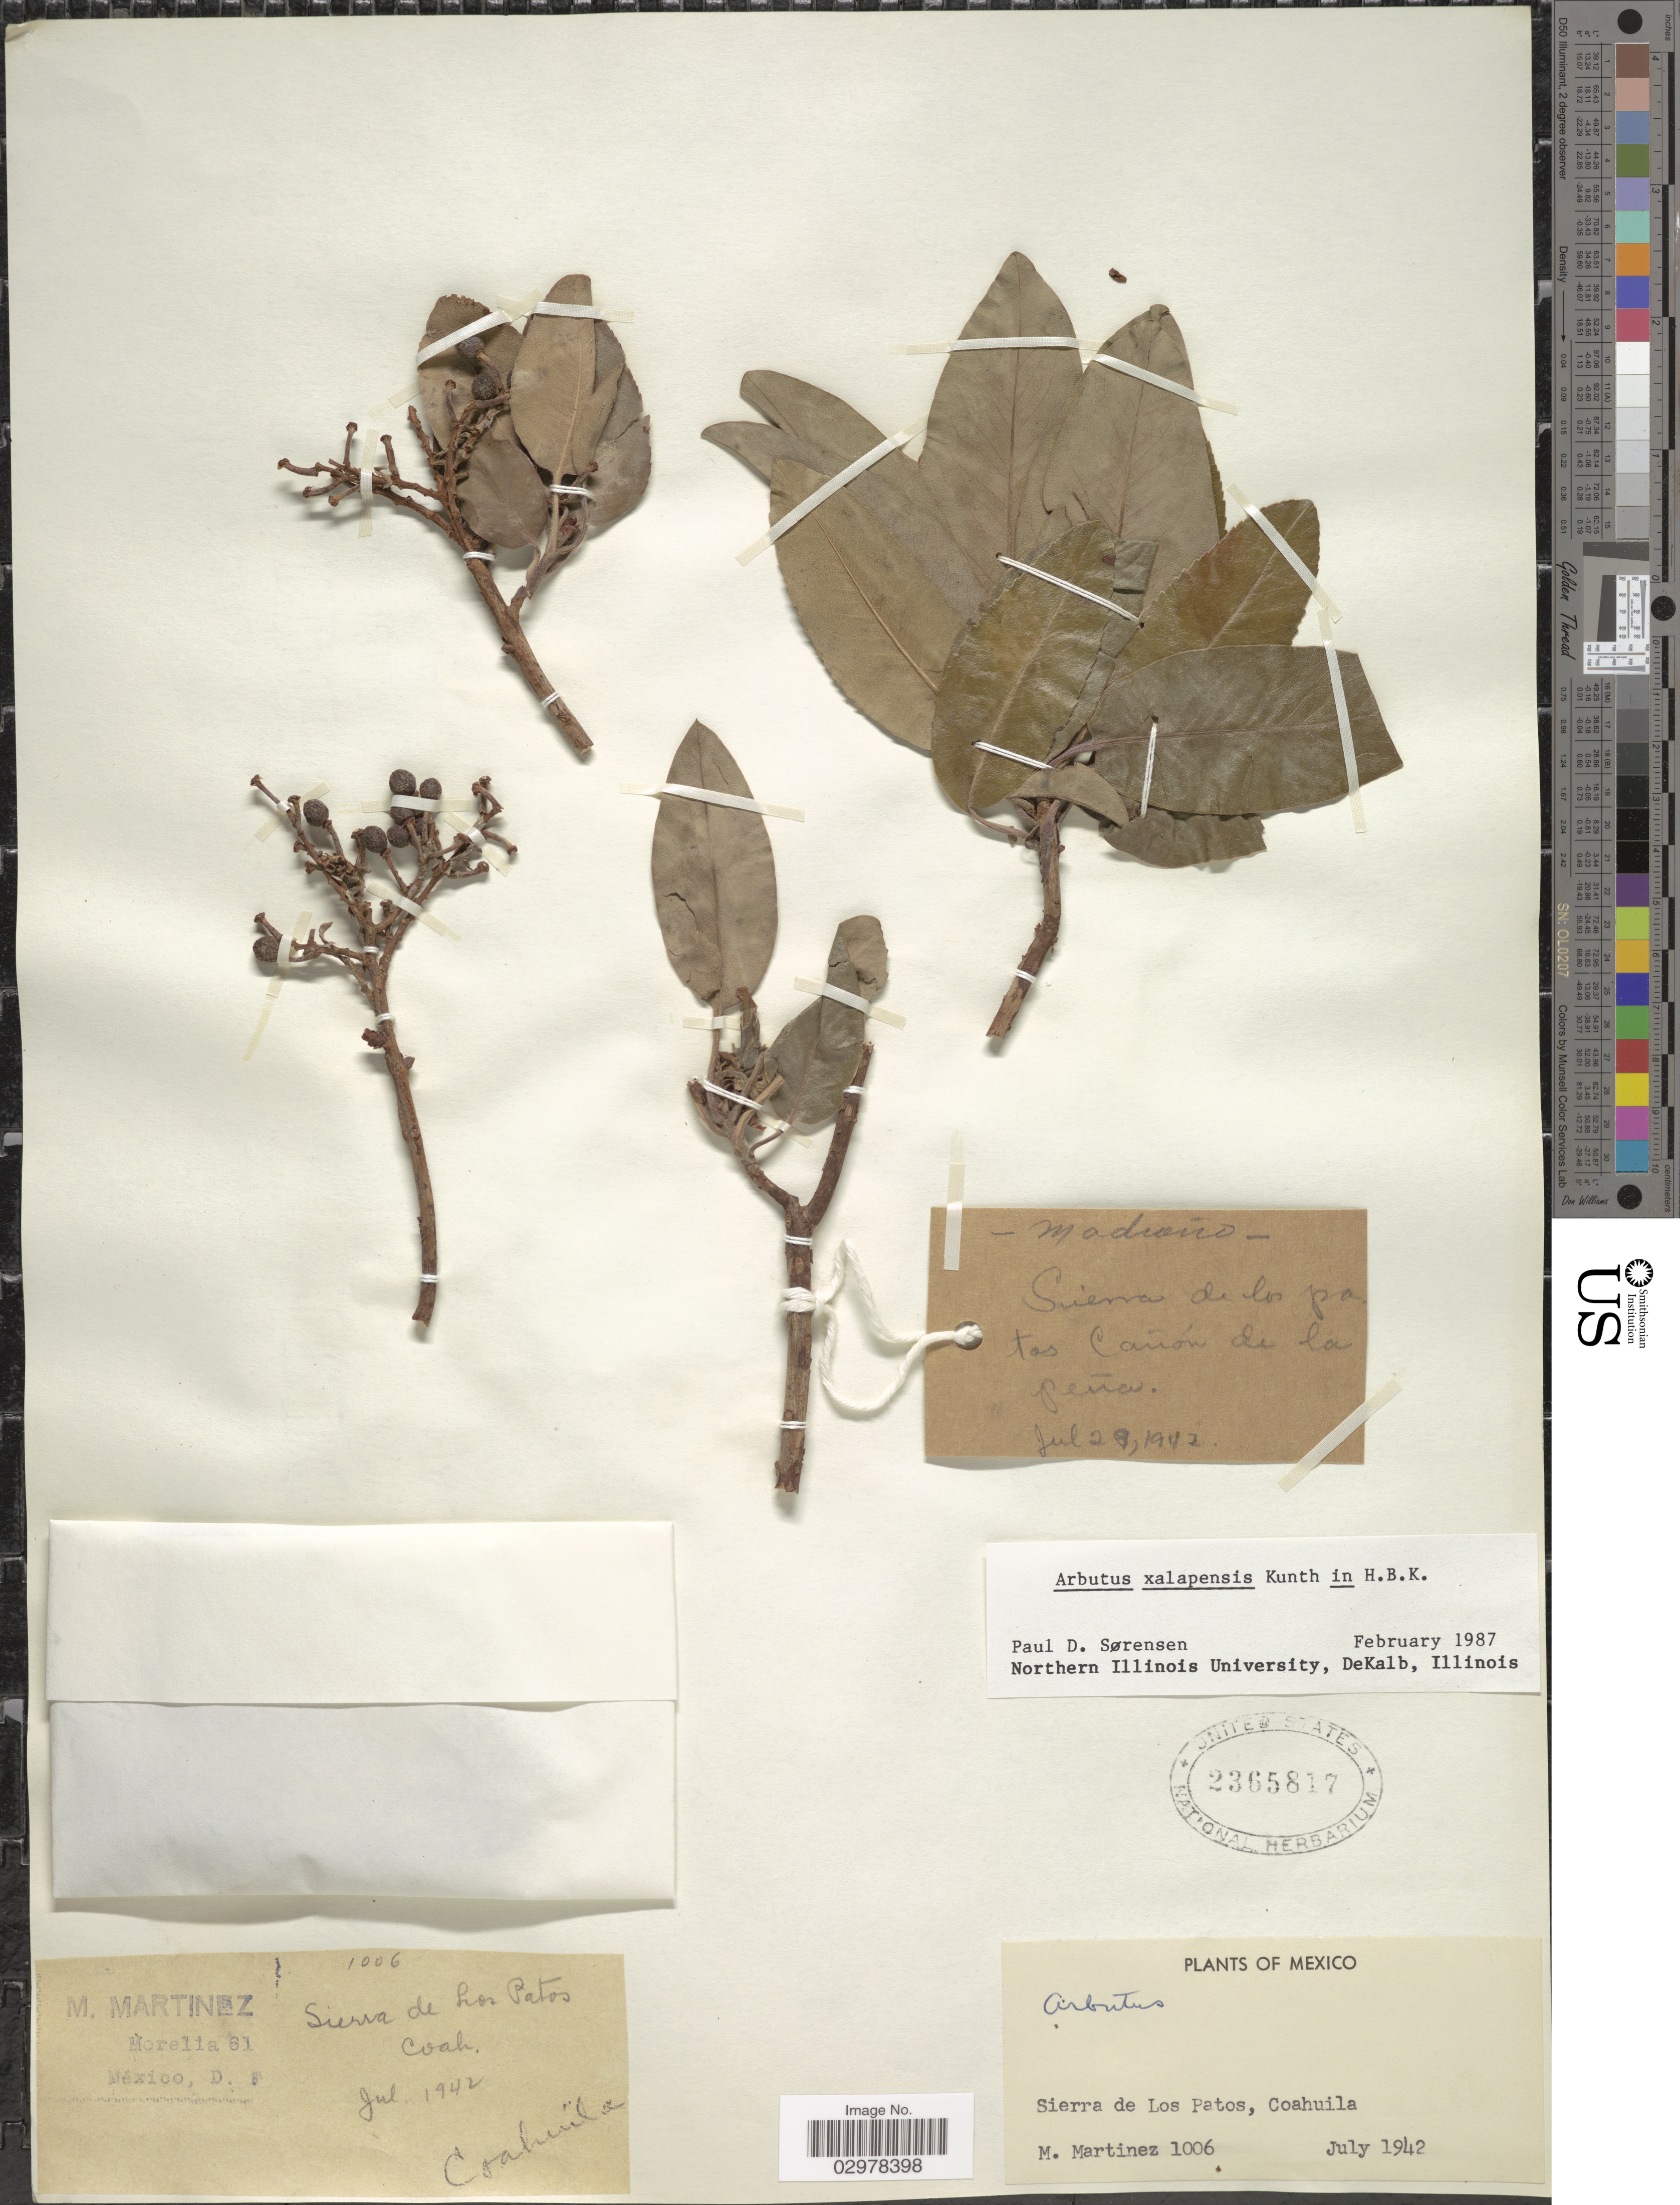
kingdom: Plantae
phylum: Tracheophyta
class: Magnoliopsida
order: Ericales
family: Ericaceae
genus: Arbutus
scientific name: Arbutus xalapensis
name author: Kunth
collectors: M. Martínez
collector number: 1006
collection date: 1942-07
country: Mexico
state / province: Coahuila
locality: Sierra de Los Patos.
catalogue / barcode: US 2365817